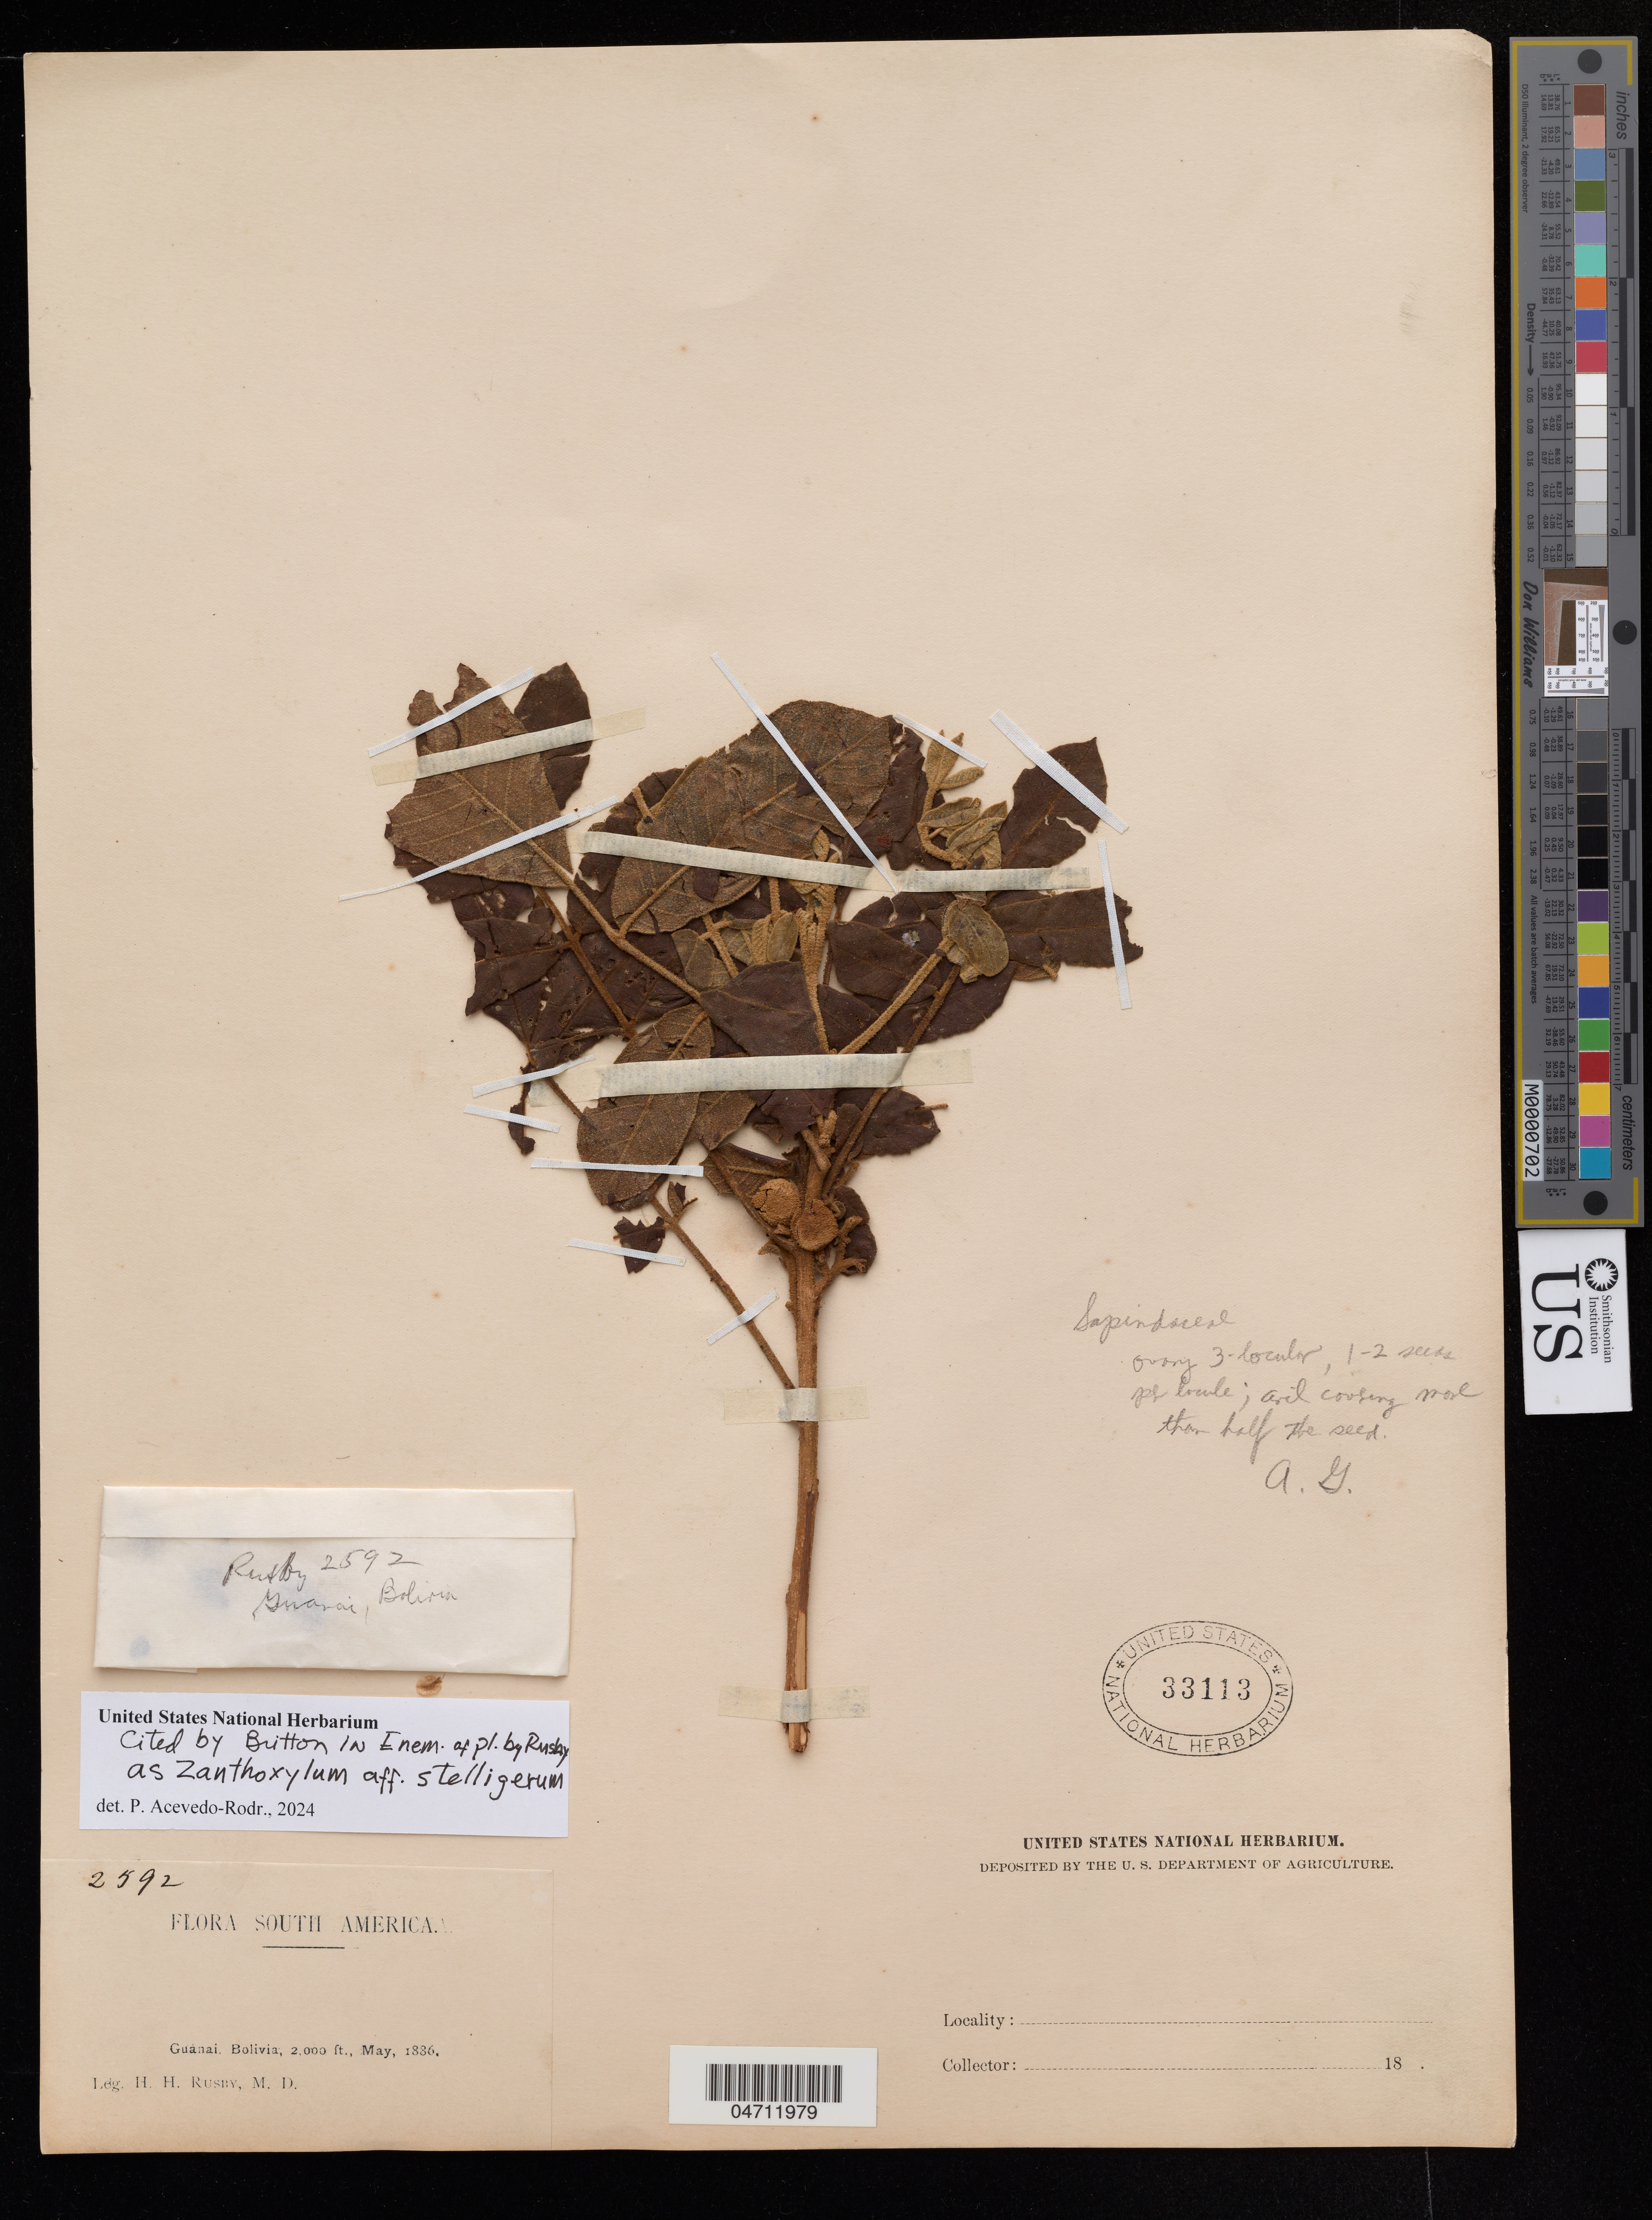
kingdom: Plantae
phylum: Tracheophyta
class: Magnoliopsida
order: Sapindales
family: Rutaceae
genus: Zanthoxylum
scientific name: Zanthoxylum stelligerum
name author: Turcz.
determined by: Acevedo, P.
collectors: H. H. Rusby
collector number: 2592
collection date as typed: May, 1886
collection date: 1886-05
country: Bolivia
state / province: La Páz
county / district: Larecaja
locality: Guanay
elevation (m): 610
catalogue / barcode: US 33113